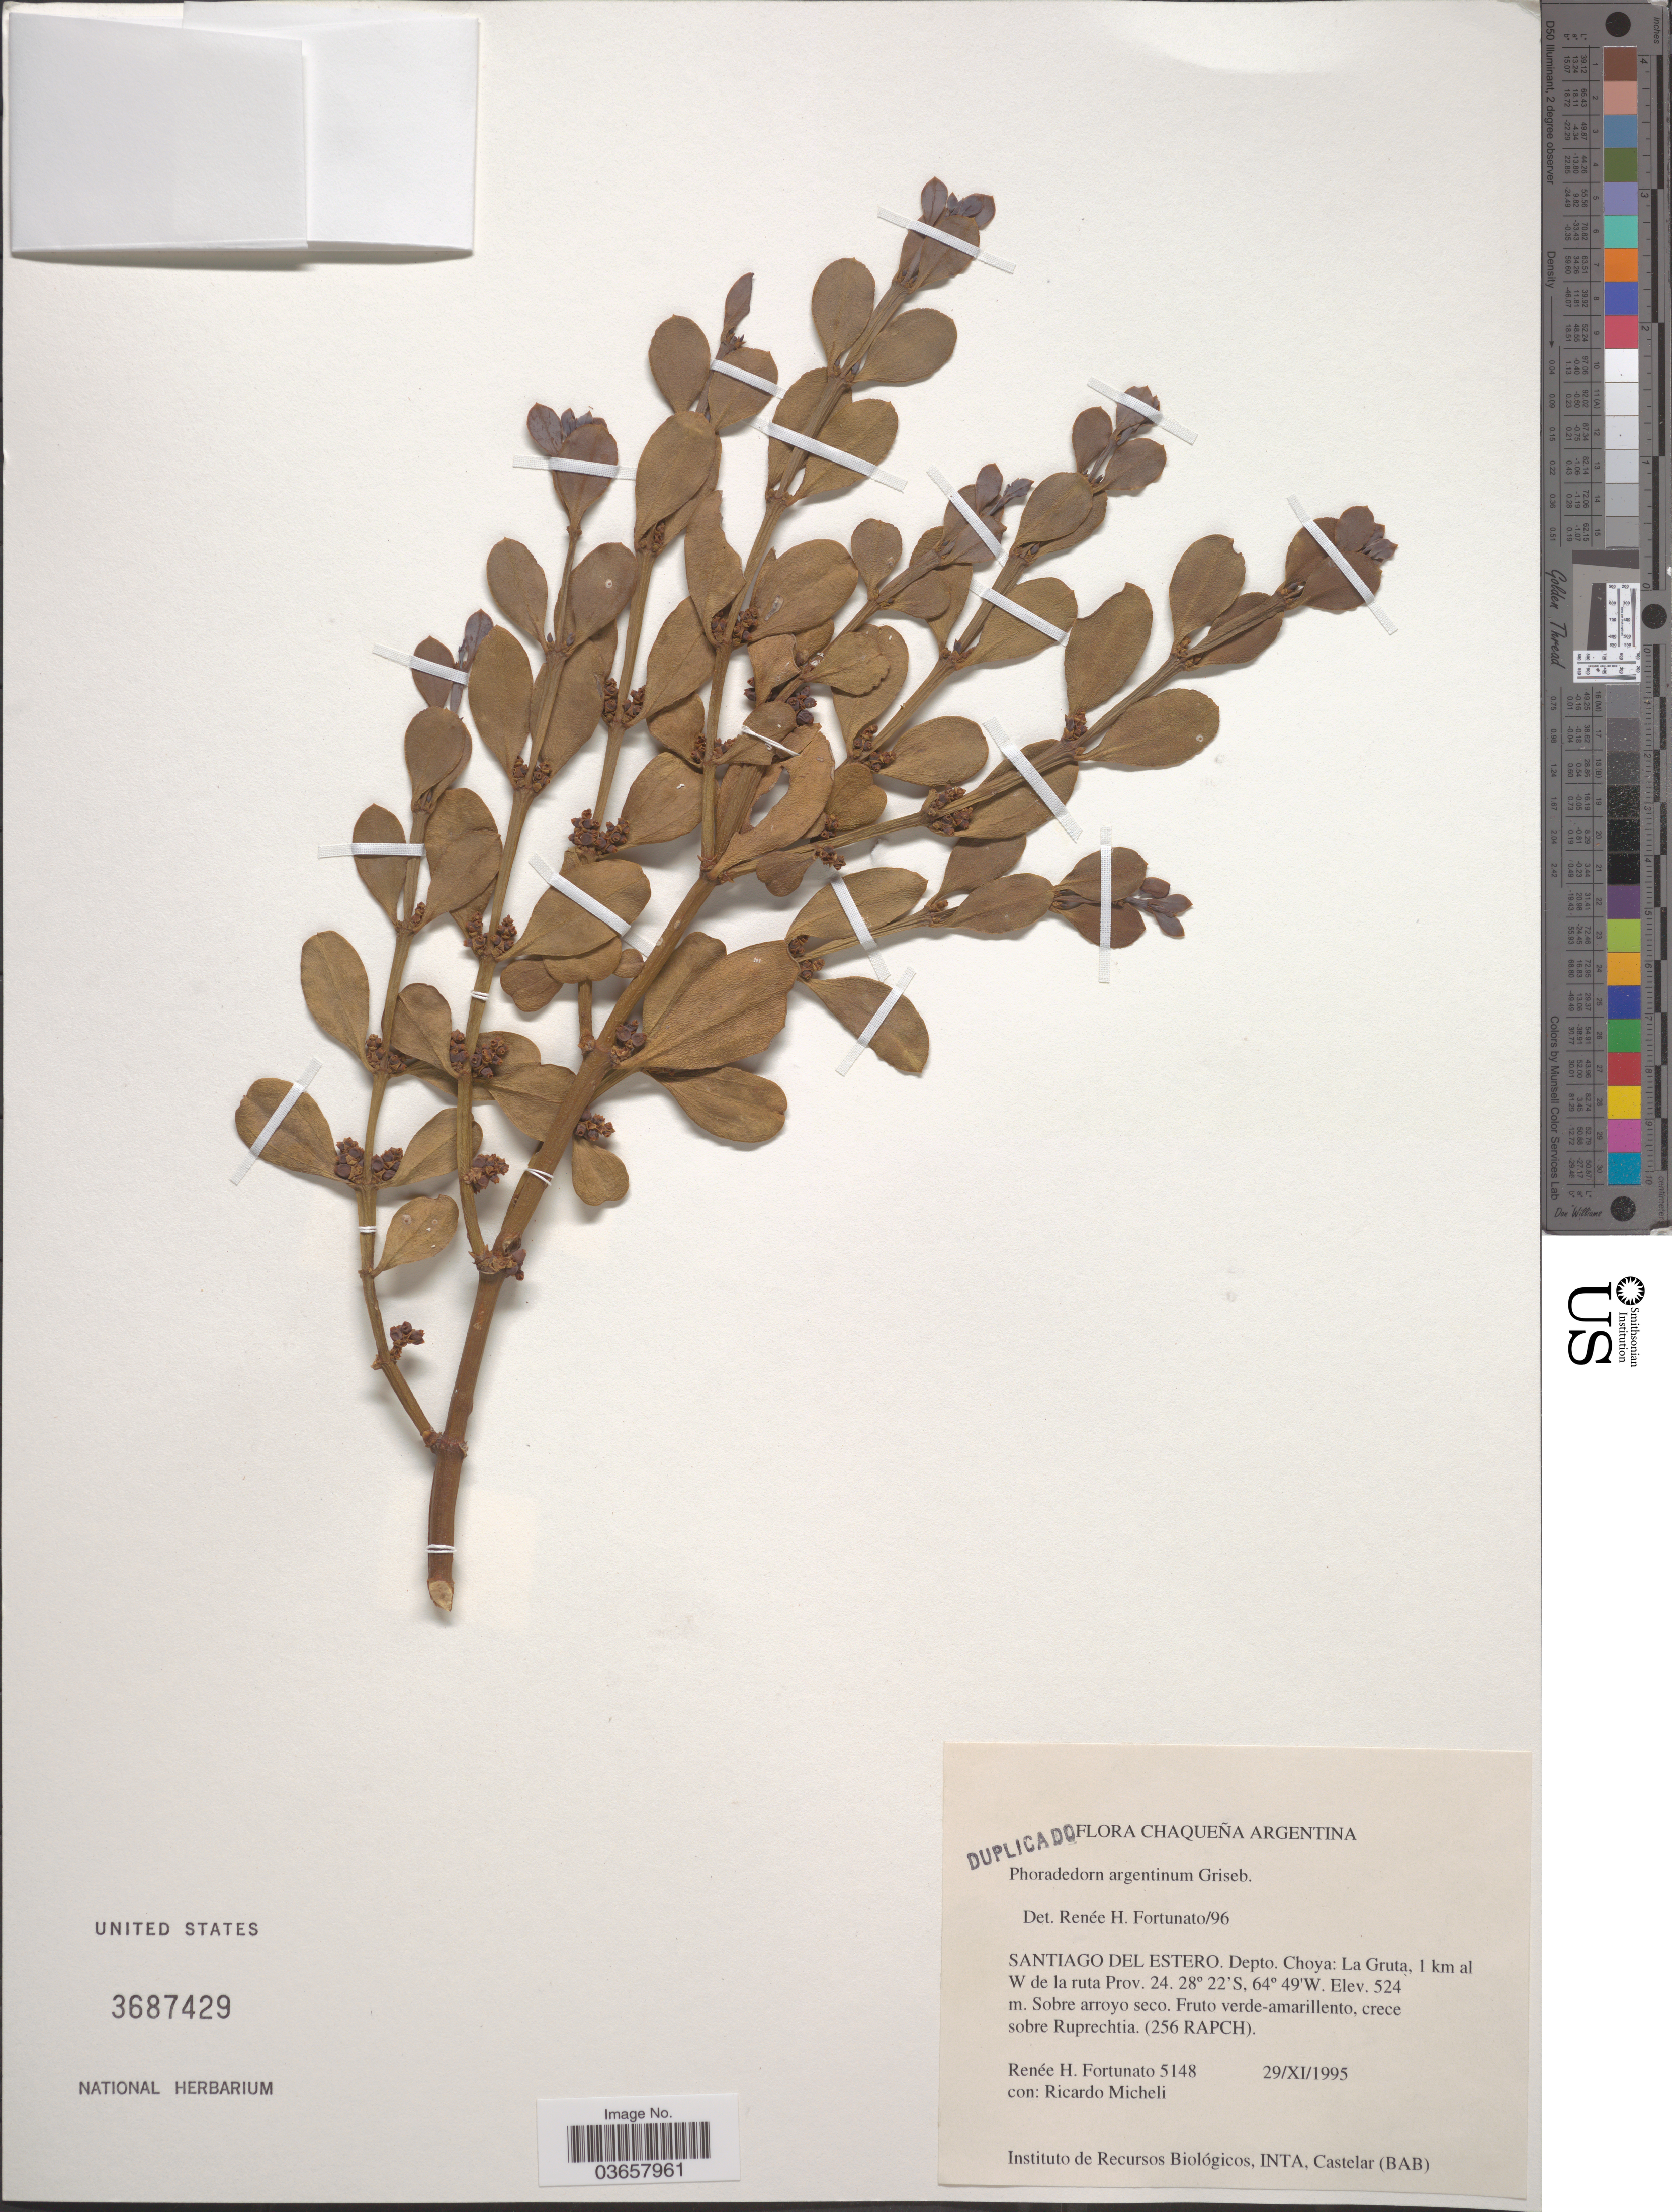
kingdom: Plantae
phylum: Tracheophyta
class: Magnoliopsida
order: Santalales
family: Viscaceae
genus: Phoradendron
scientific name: Phoradendron argentinum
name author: Urb.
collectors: R. H. Fortunato & R. Micheli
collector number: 5148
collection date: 1995-11-29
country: Argentina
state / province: Santiago del Estero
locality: Chaqueña Argentina. Depto. Choya: La Gruta, 1 km al W de la ruta Prov.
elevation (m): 524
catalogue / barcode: US 3687429